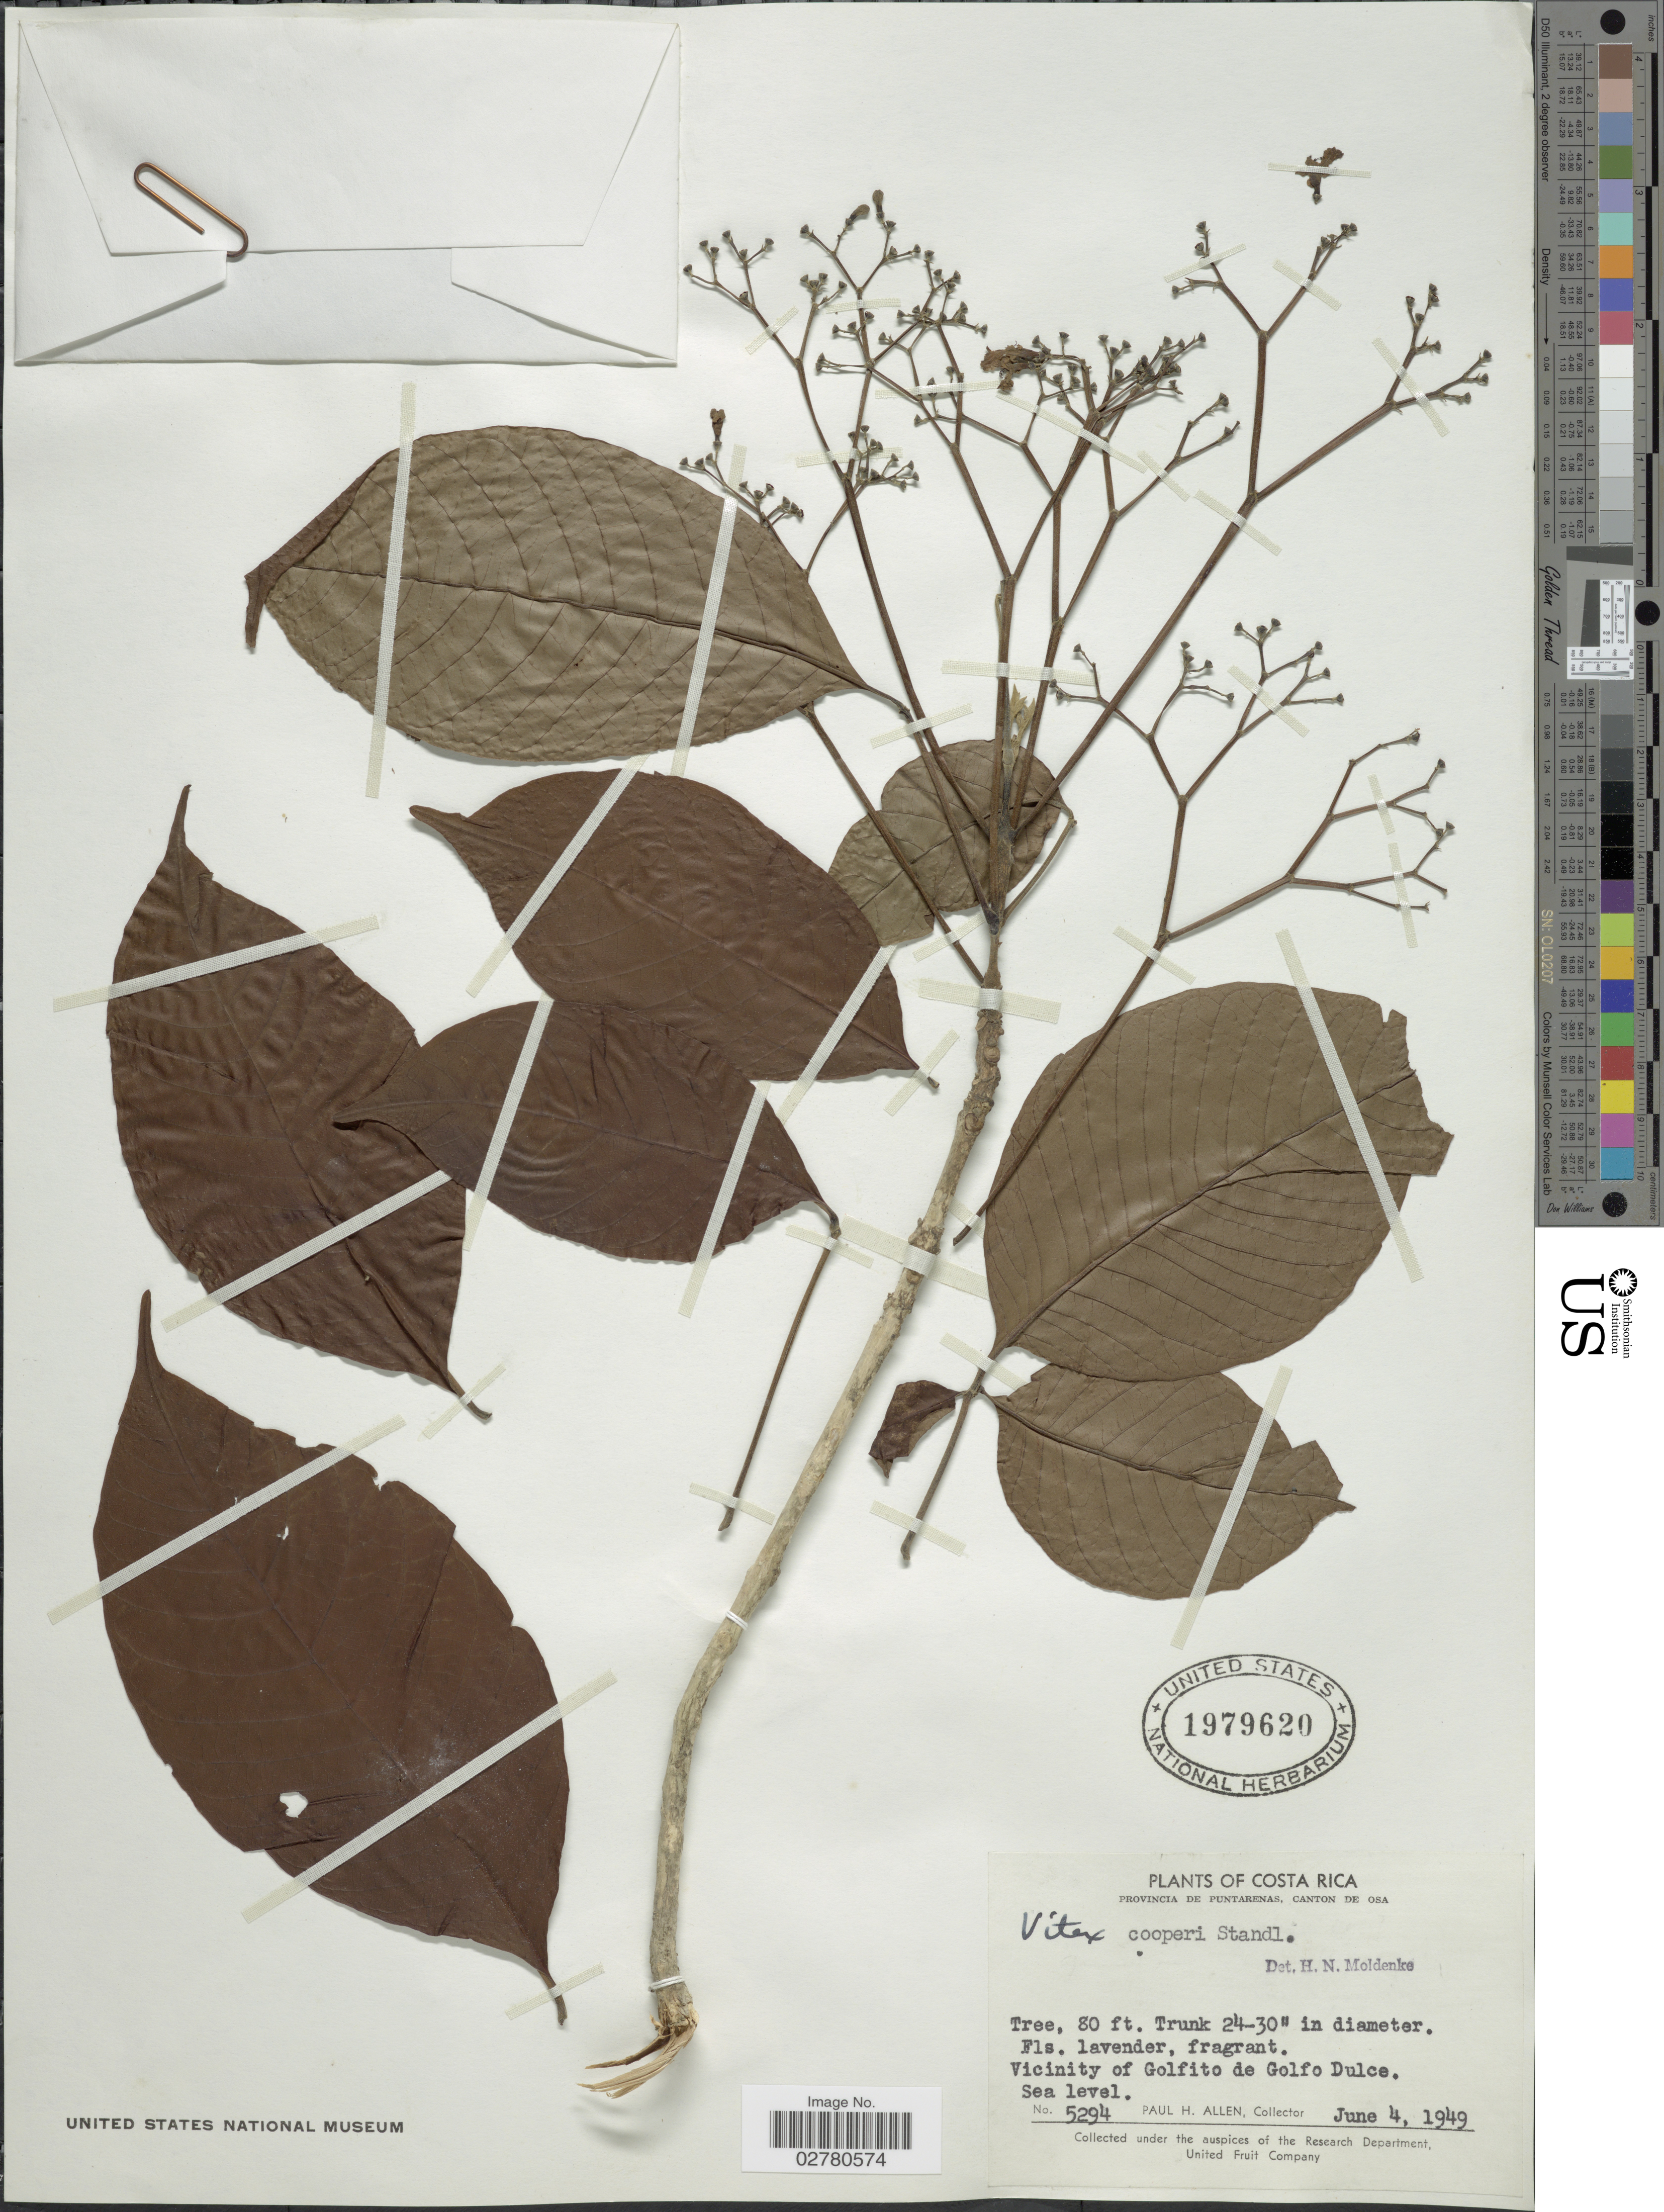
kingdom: Plantae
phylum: Tracheophyta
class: Magnoliopsida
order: Lamiales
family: Lamiaceae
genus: Vitex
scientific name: Vitex cooperi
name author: Standl.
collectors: P. H. Allen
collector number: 5294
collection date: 1949-06-04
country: Costa Rica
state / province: Puntarenas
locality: Canton de Osa, Vicinity of Golfito de Golfo Dulce.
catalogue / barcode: US 1979620